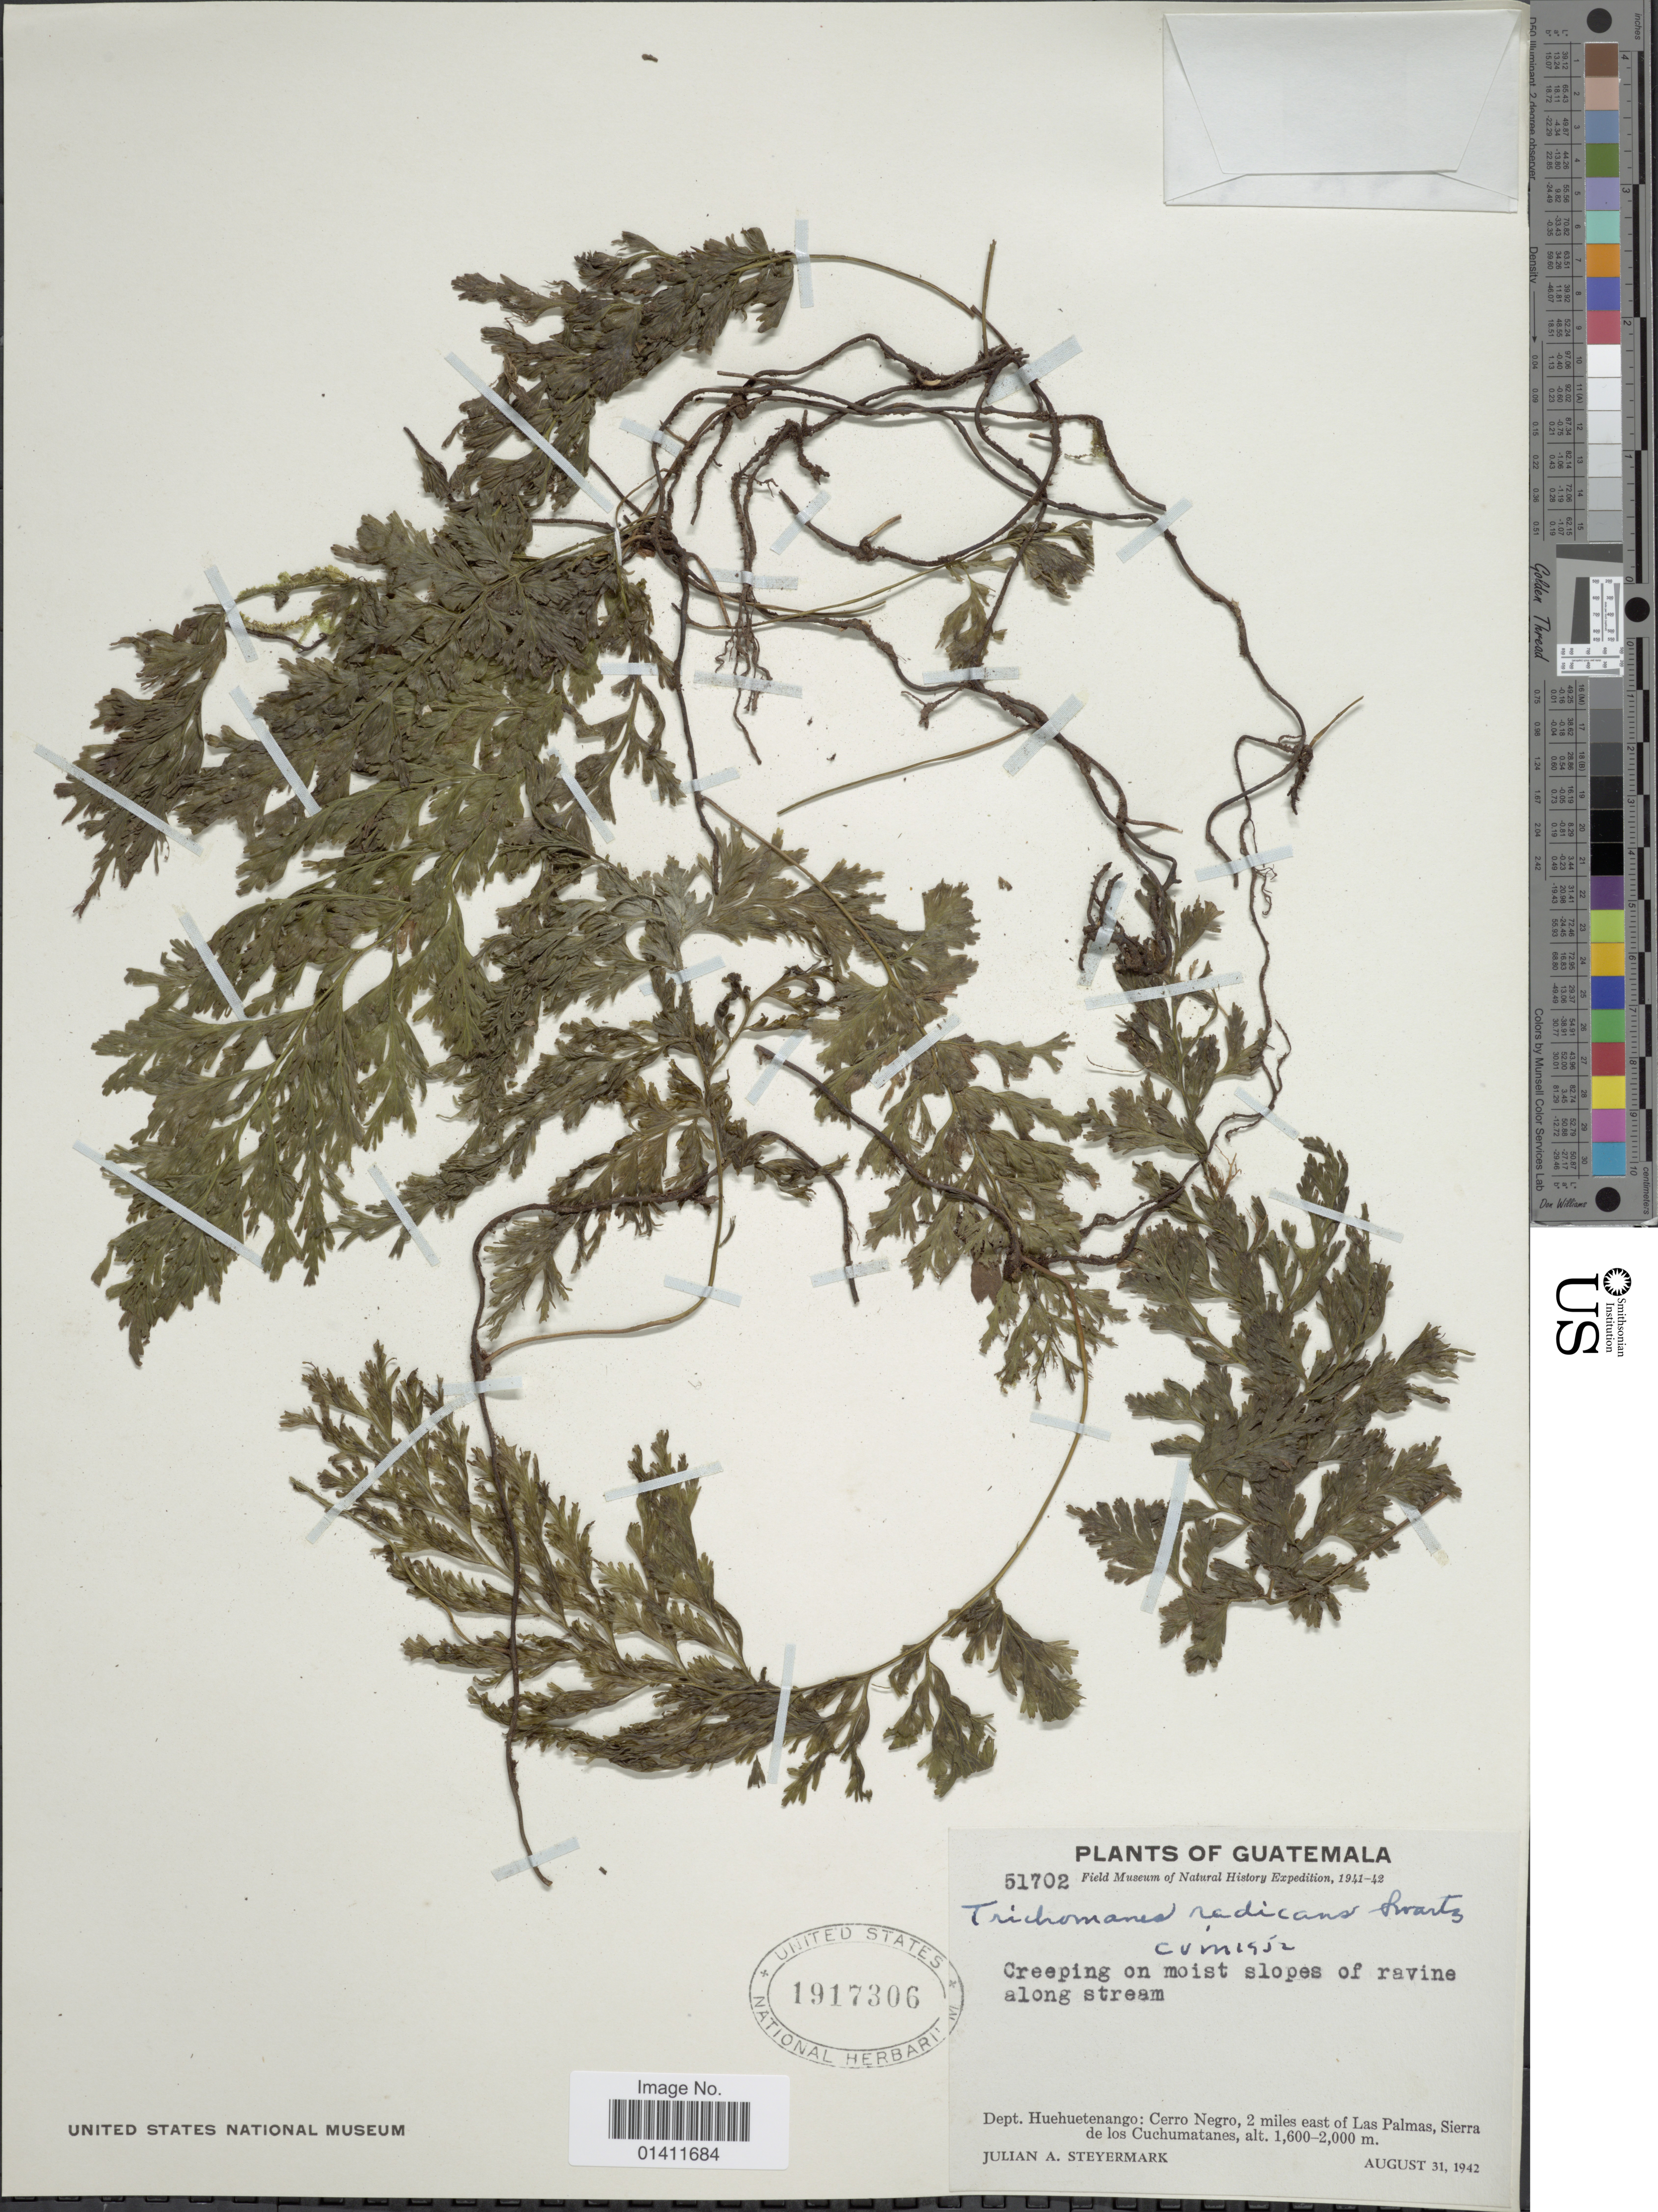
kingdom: Plantae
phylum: Tracheophyta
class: Polypodiopsida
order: Hymenophyllales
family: Hymenophyllaceae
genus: Vandenboschia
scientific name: Vandenboschia radicans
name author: (Sw.) Copel.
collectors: J. Steyermark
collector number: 51702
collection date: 1942-08-31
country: Guatemala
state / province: Huehuetenango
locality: Dept. Huehuetenango: Cerro Negro, 2 miles east of Las Palmas, Sierra de los Cuchumatanes.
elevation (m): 1600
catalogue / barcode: US 1917306